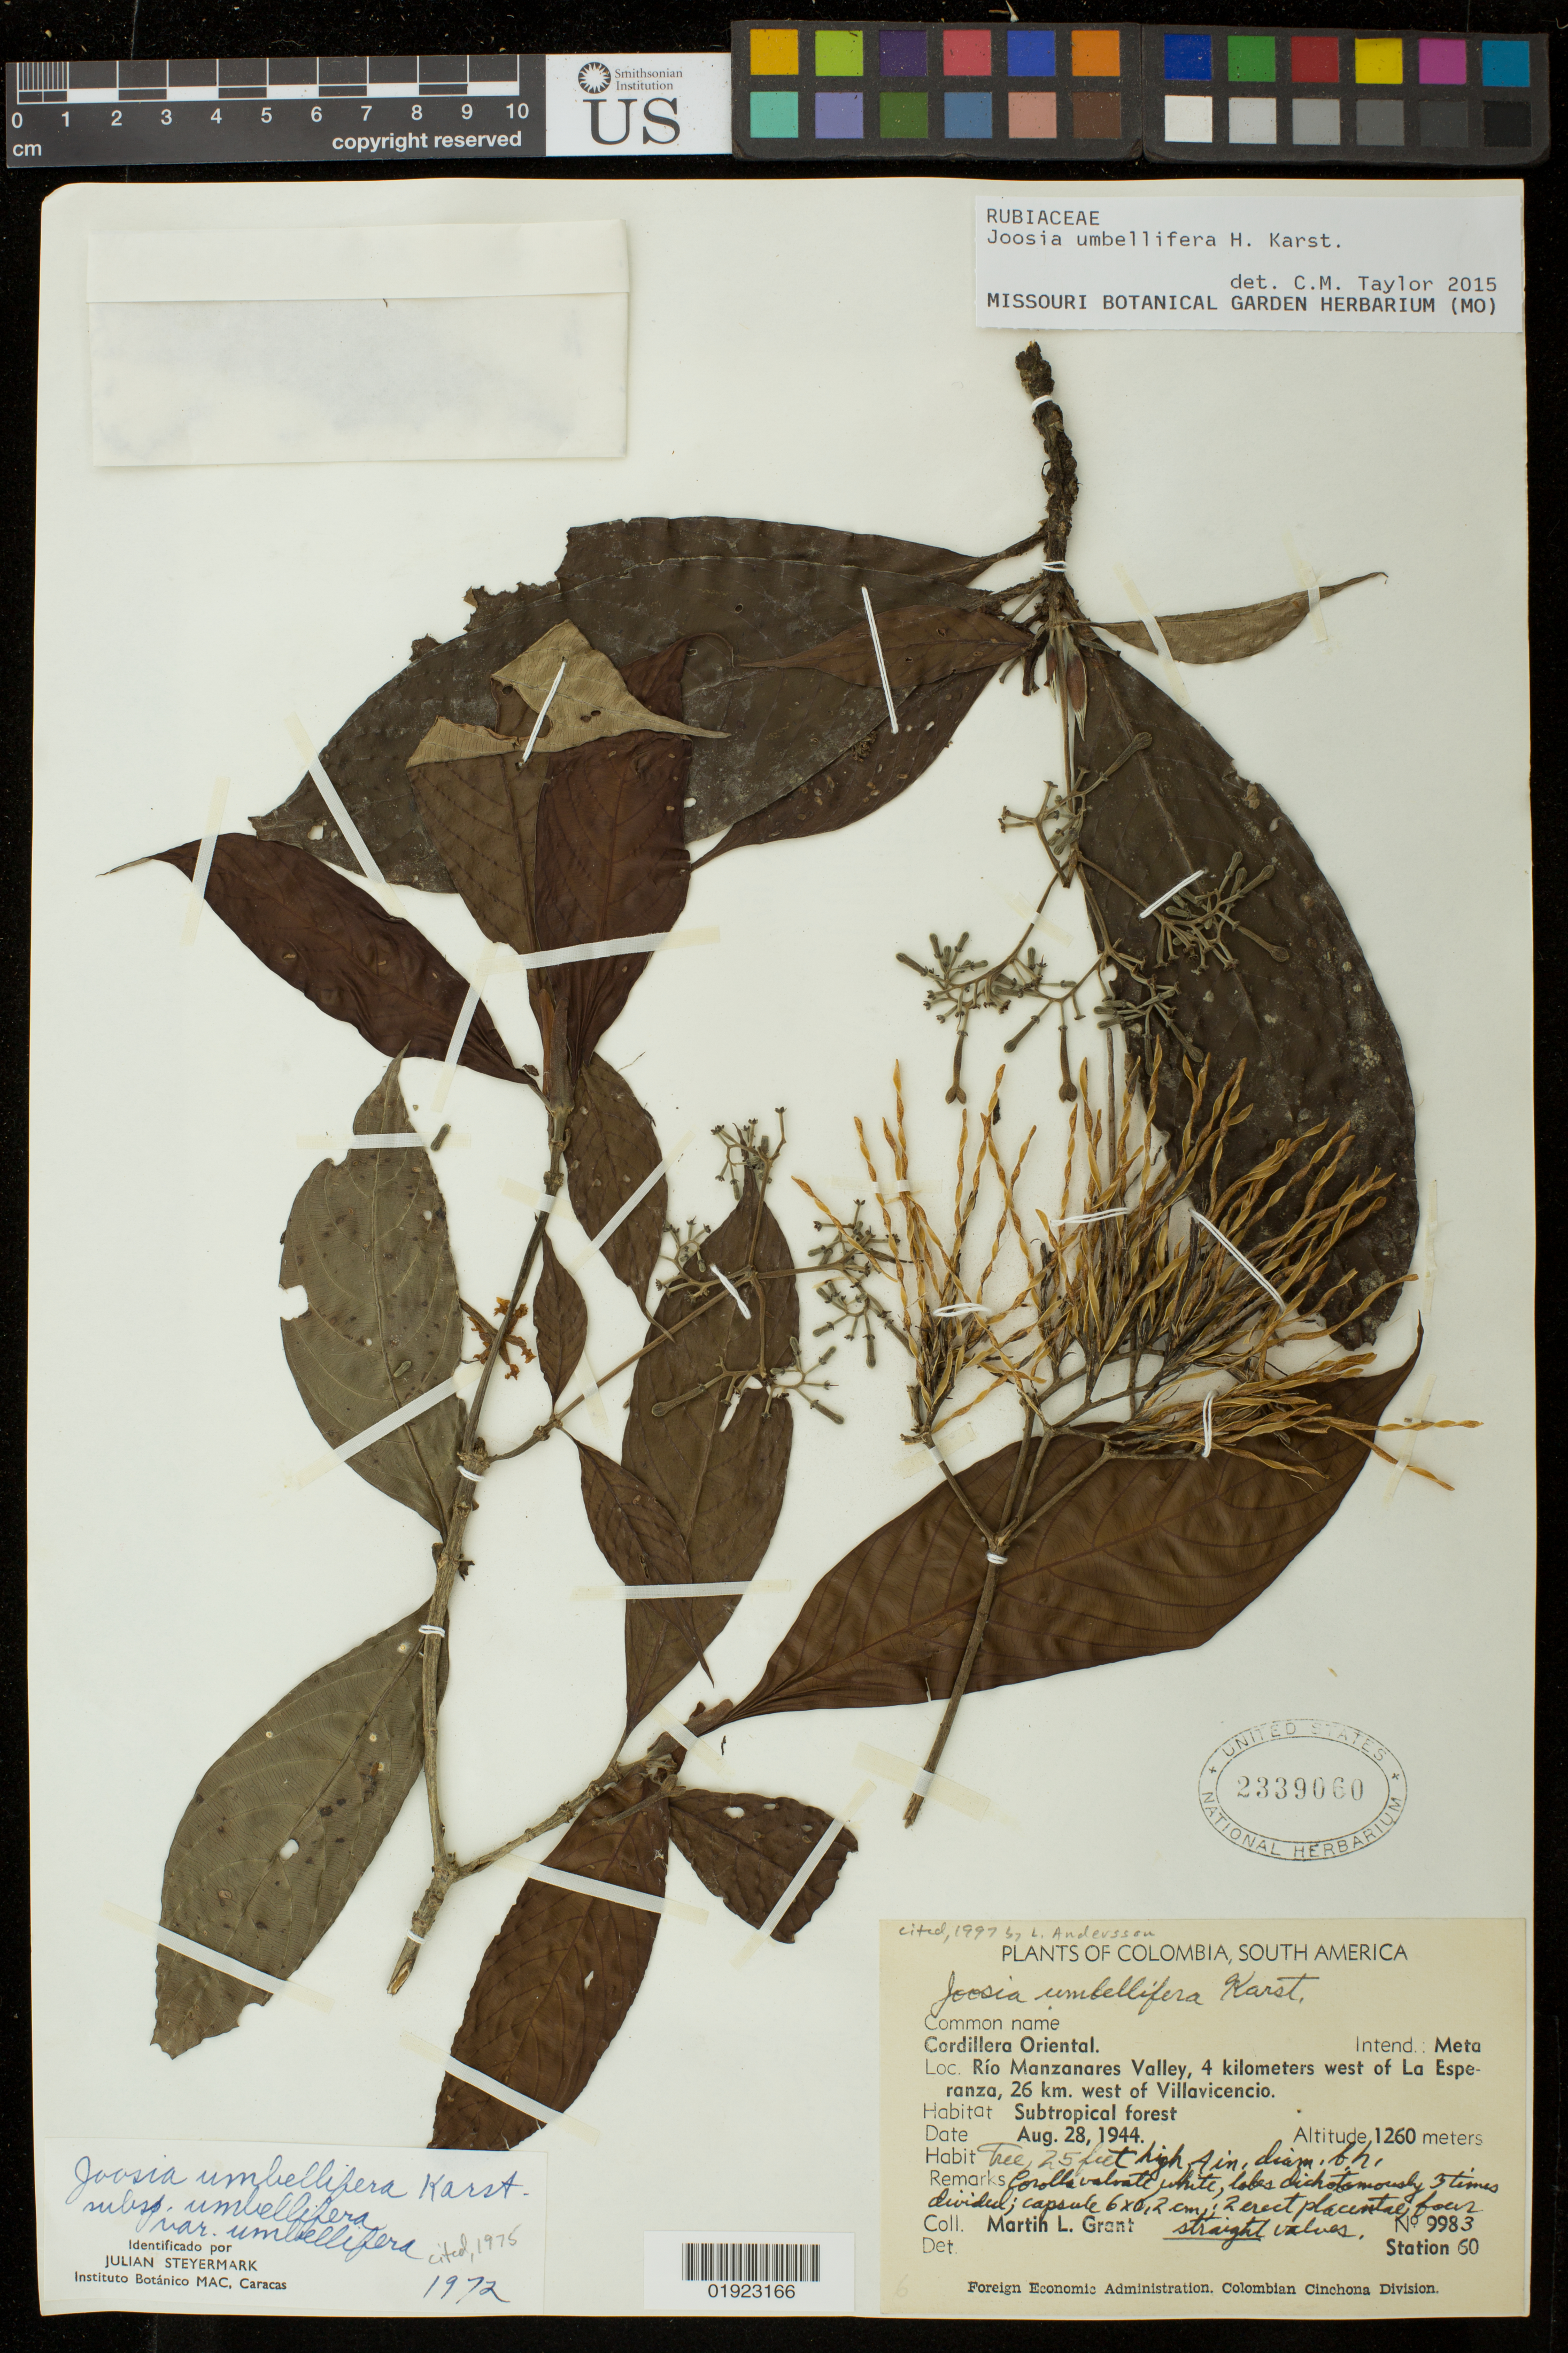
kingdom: Plantae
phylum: Tracheophyta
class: Magnoliopsida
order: Gentianales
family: Rubiaceae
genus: Joosia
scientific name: Joosia umbellifera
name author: H. Karst.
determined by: Taylor, Charlotte M.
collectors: M. L. Grant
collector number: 9983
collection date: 1944-08-28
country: Colombia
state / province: Meta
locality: Rio Manzanares Valley, 4 km west of La Esperanza, 26 km west of Villavicencio.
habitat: Subtropical forest.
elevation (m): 1260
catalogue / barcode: US 2339060